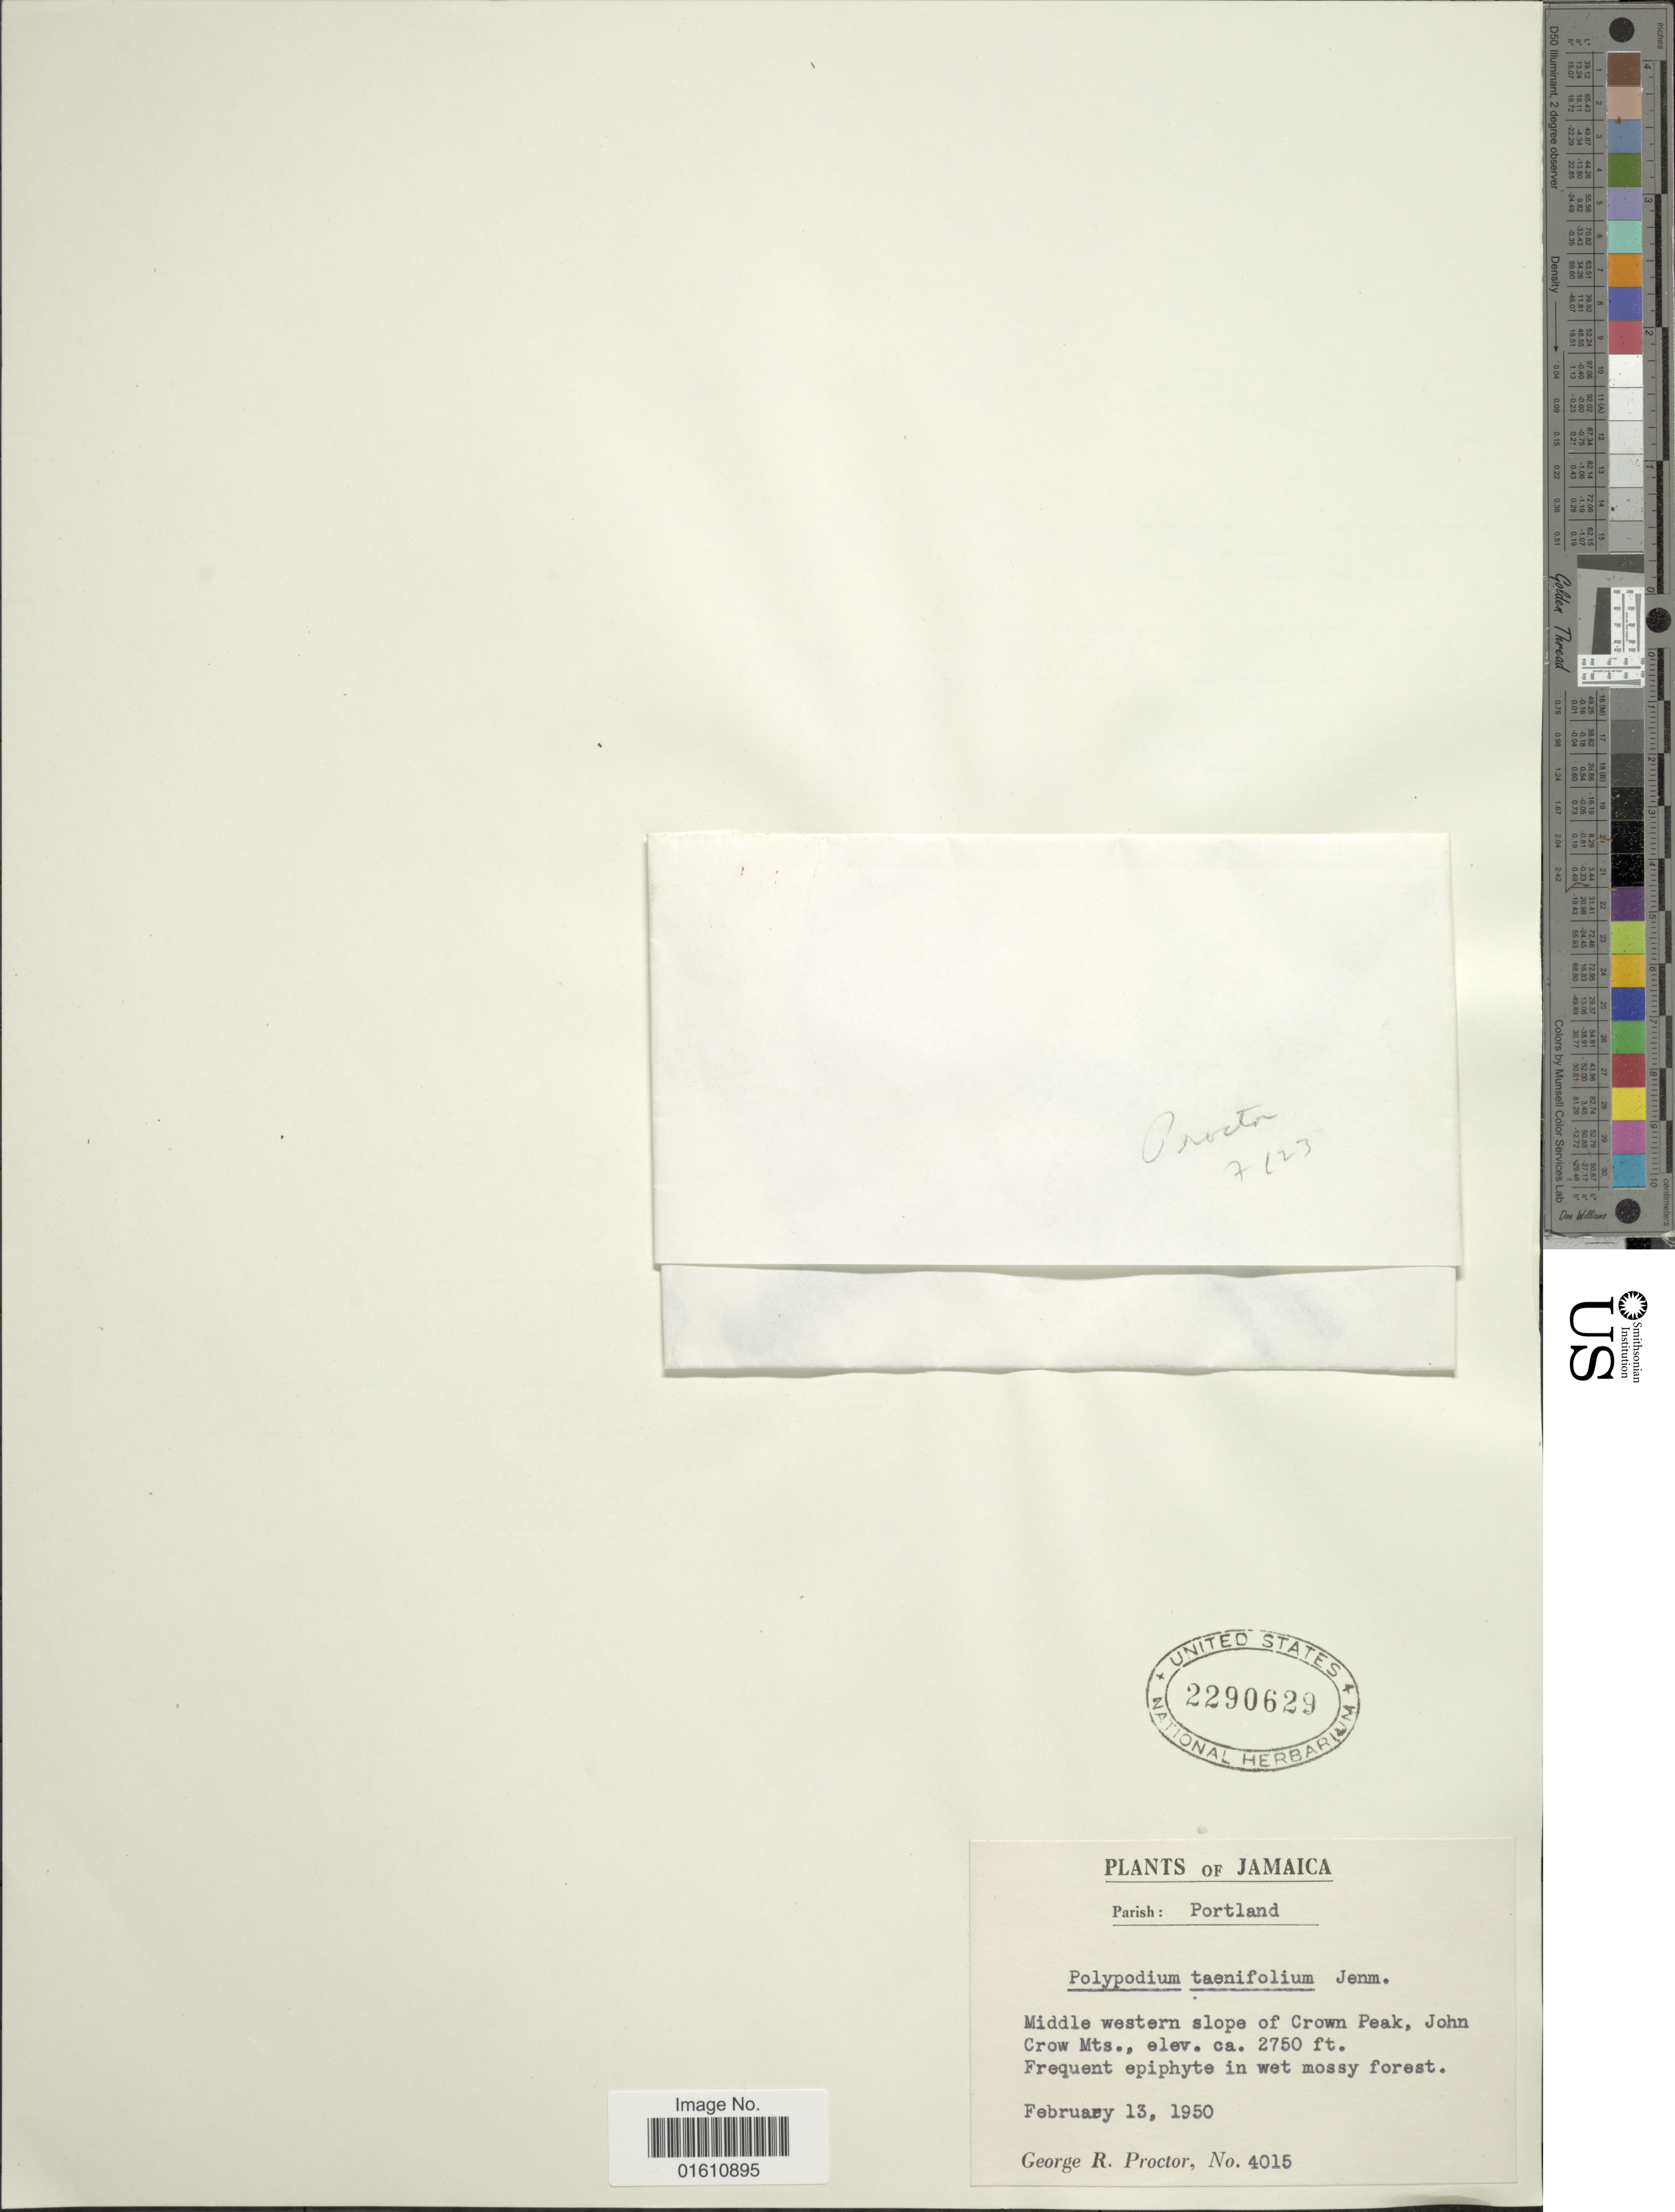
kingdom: Plantae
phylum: Tracheophyta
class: Polypodiopsida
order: Polypodiales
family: Polypodiaceae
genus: Moranopteris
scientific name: Moranopteris taenifolia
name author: (Jenman) R. Y. Hirai & J. Prado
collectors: G. R. Proctor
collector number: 4015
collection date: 1950-02-13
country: Jamaica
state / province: Portland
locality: Parish: Portland, middle western slope of Crown Peak, John Crow Mts.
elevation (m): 838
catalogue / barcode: US 2290629